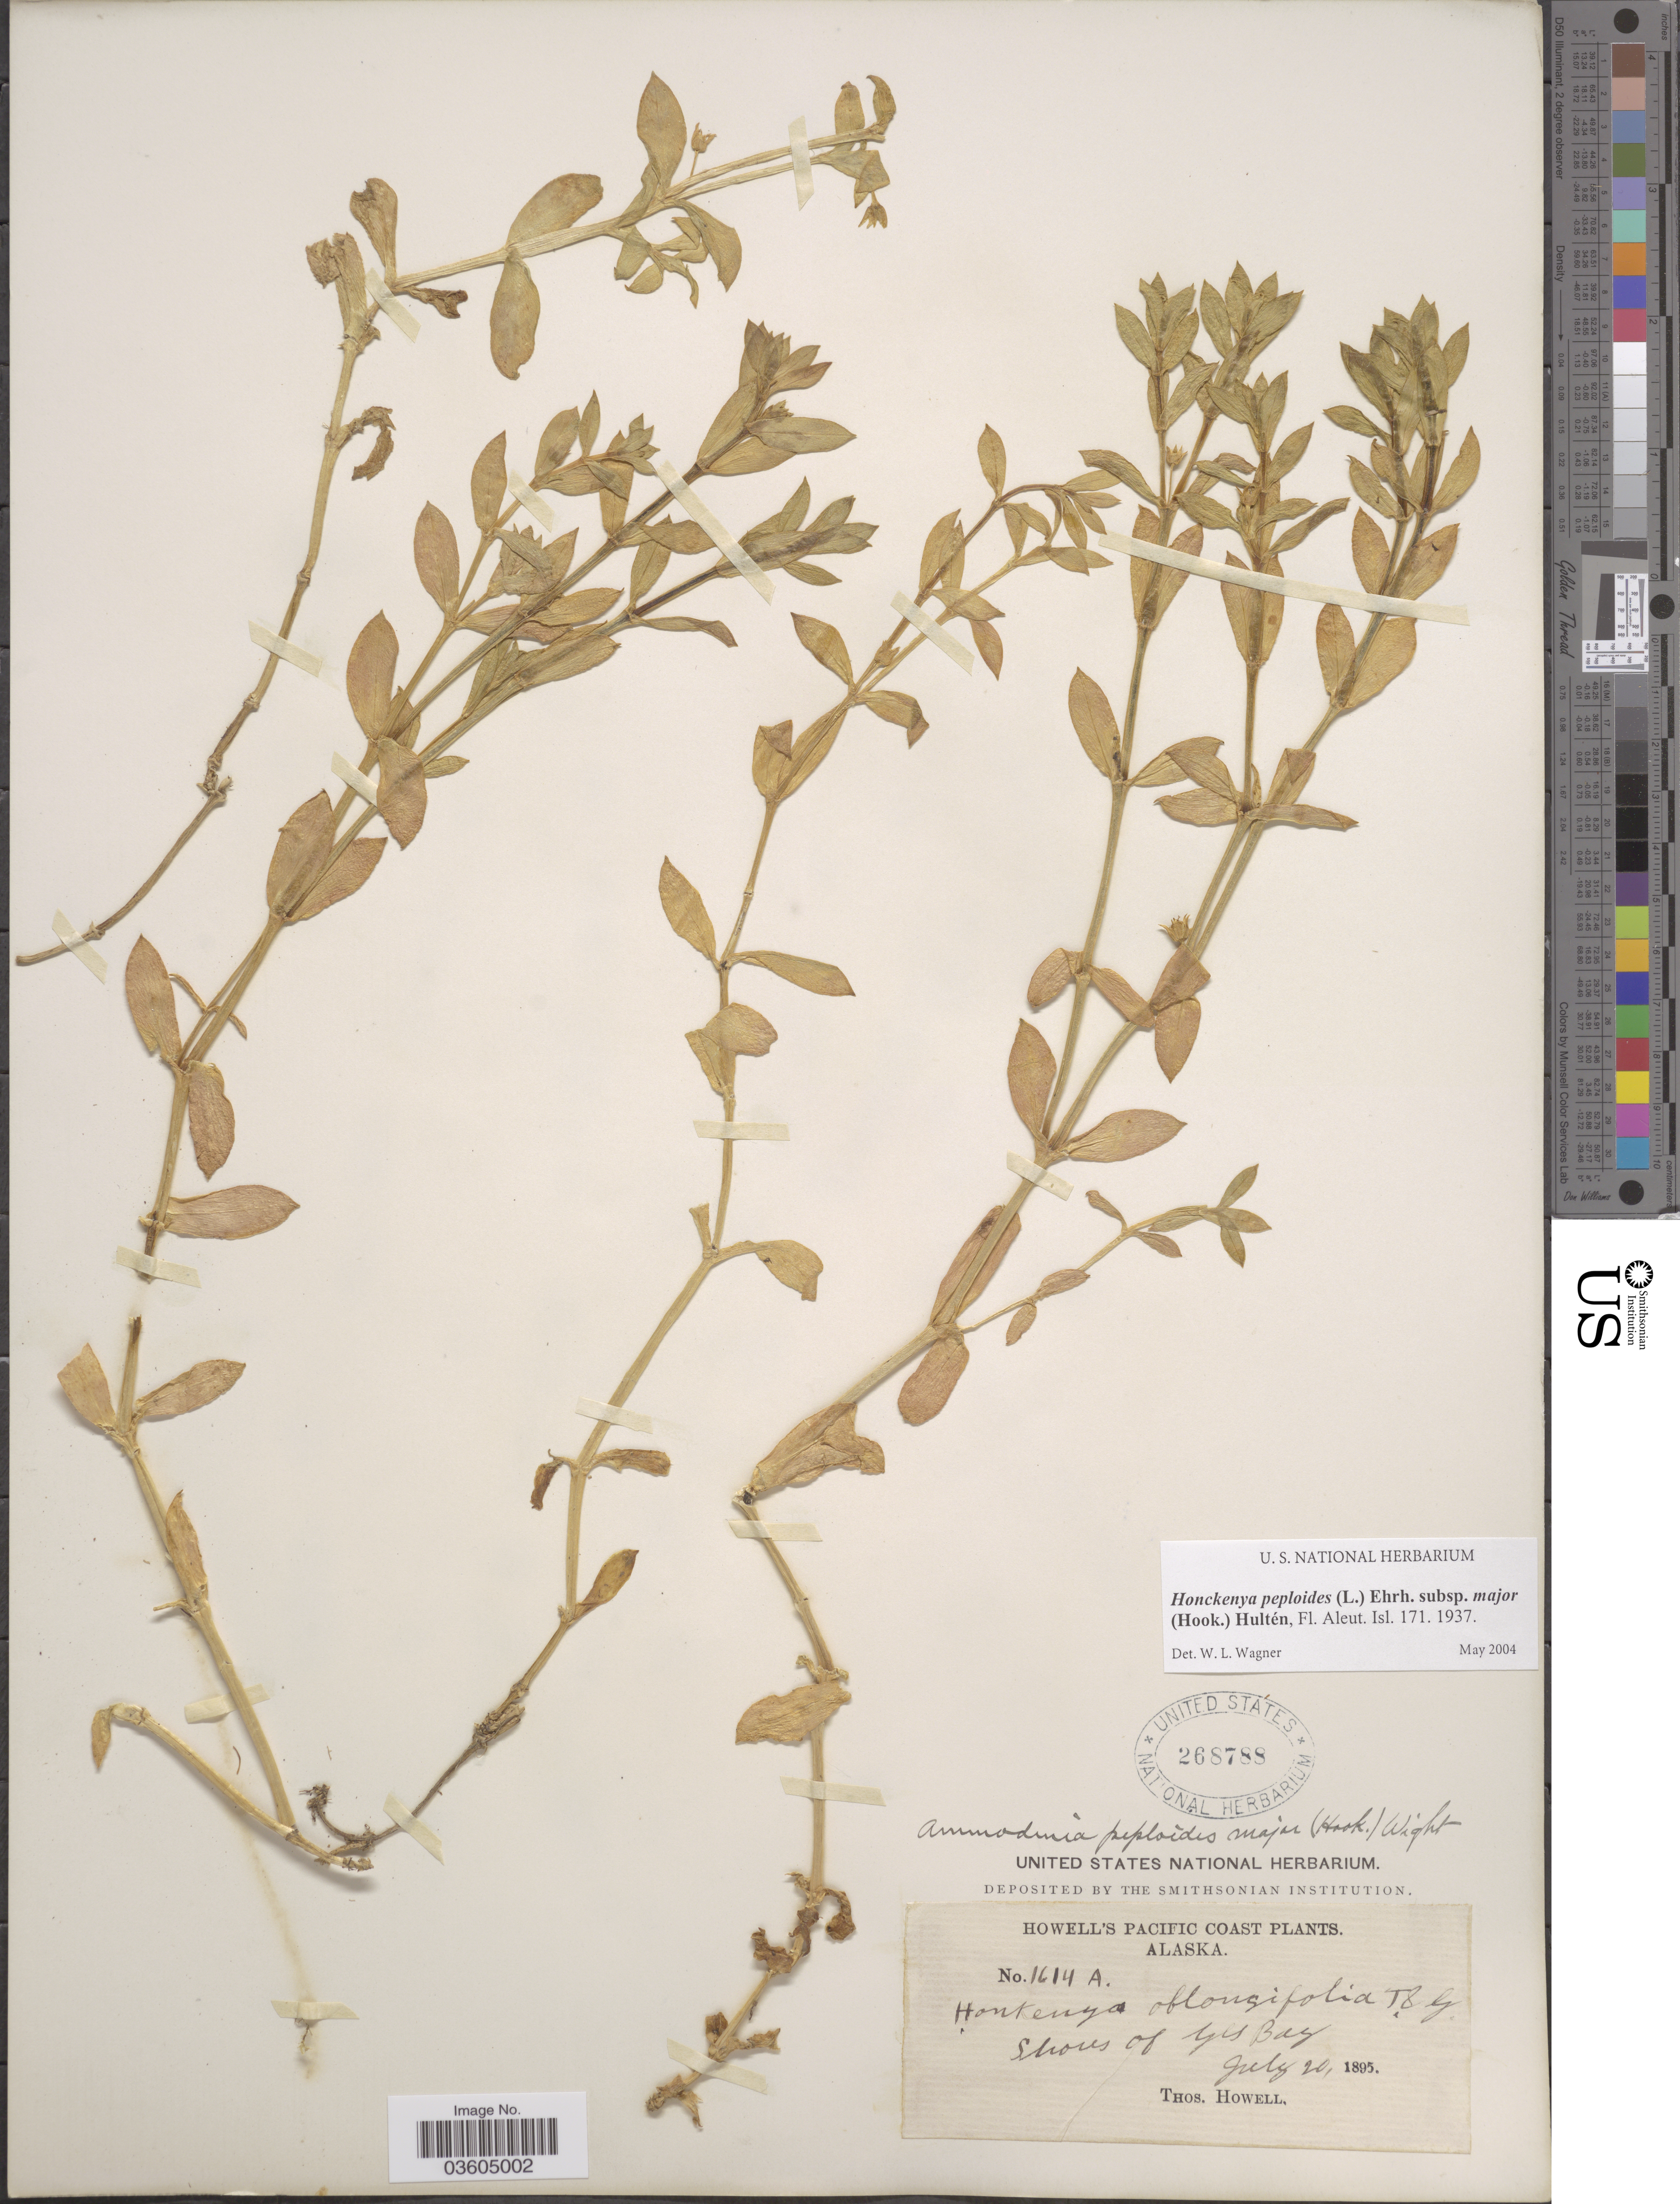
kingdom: Plantae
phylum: Tracheophyta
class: Magnoliopsida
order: Caryophyllales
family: Caryophyllaceae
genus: Honckenya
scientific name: Honckenya peploides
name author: (L.) Ehrh.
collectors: T. Howell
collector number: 1614A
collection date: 1895-07-20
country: United States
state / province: Alaska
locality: Shores of Yes Bay.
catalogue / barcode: US 268788